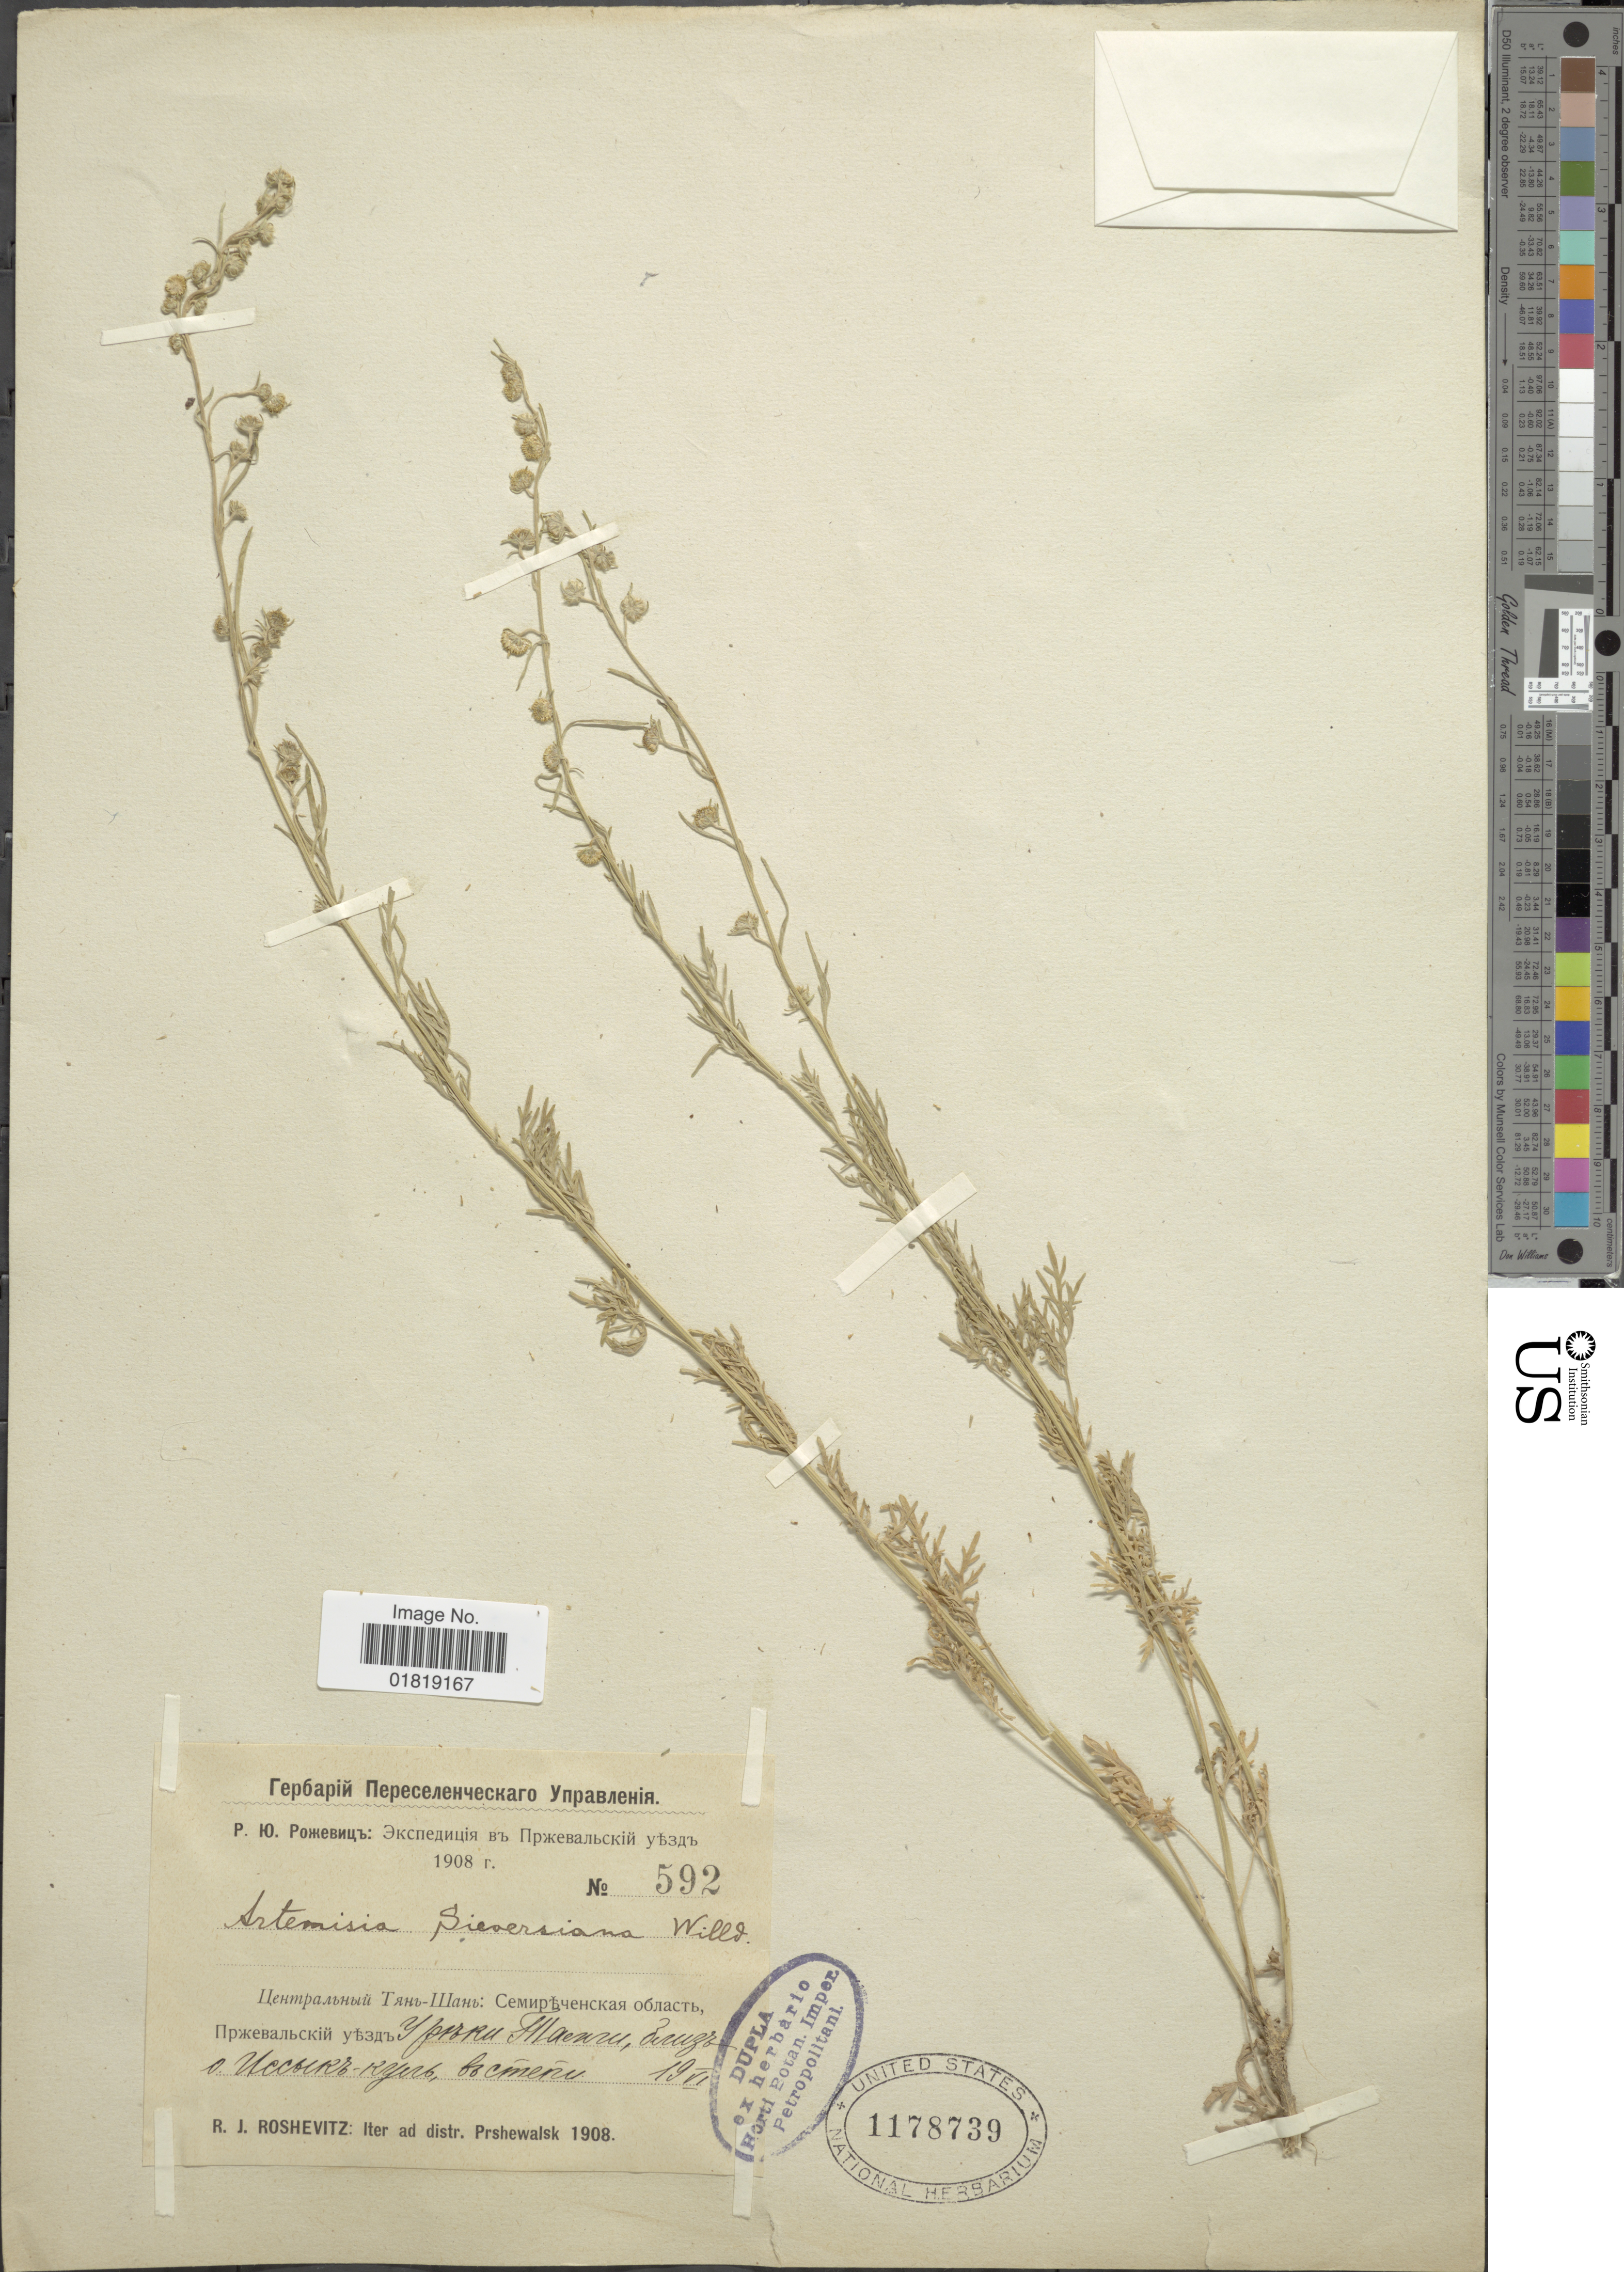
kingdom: Plantae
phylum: Tracheophyta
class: Magnoliopsida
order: Asterales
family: Asteraceae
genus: Artemisia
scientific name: Artemisia sieversiana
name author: Willd.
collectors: R. J. Roshevitz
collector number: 592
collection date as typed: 19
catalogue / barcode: US 1178739